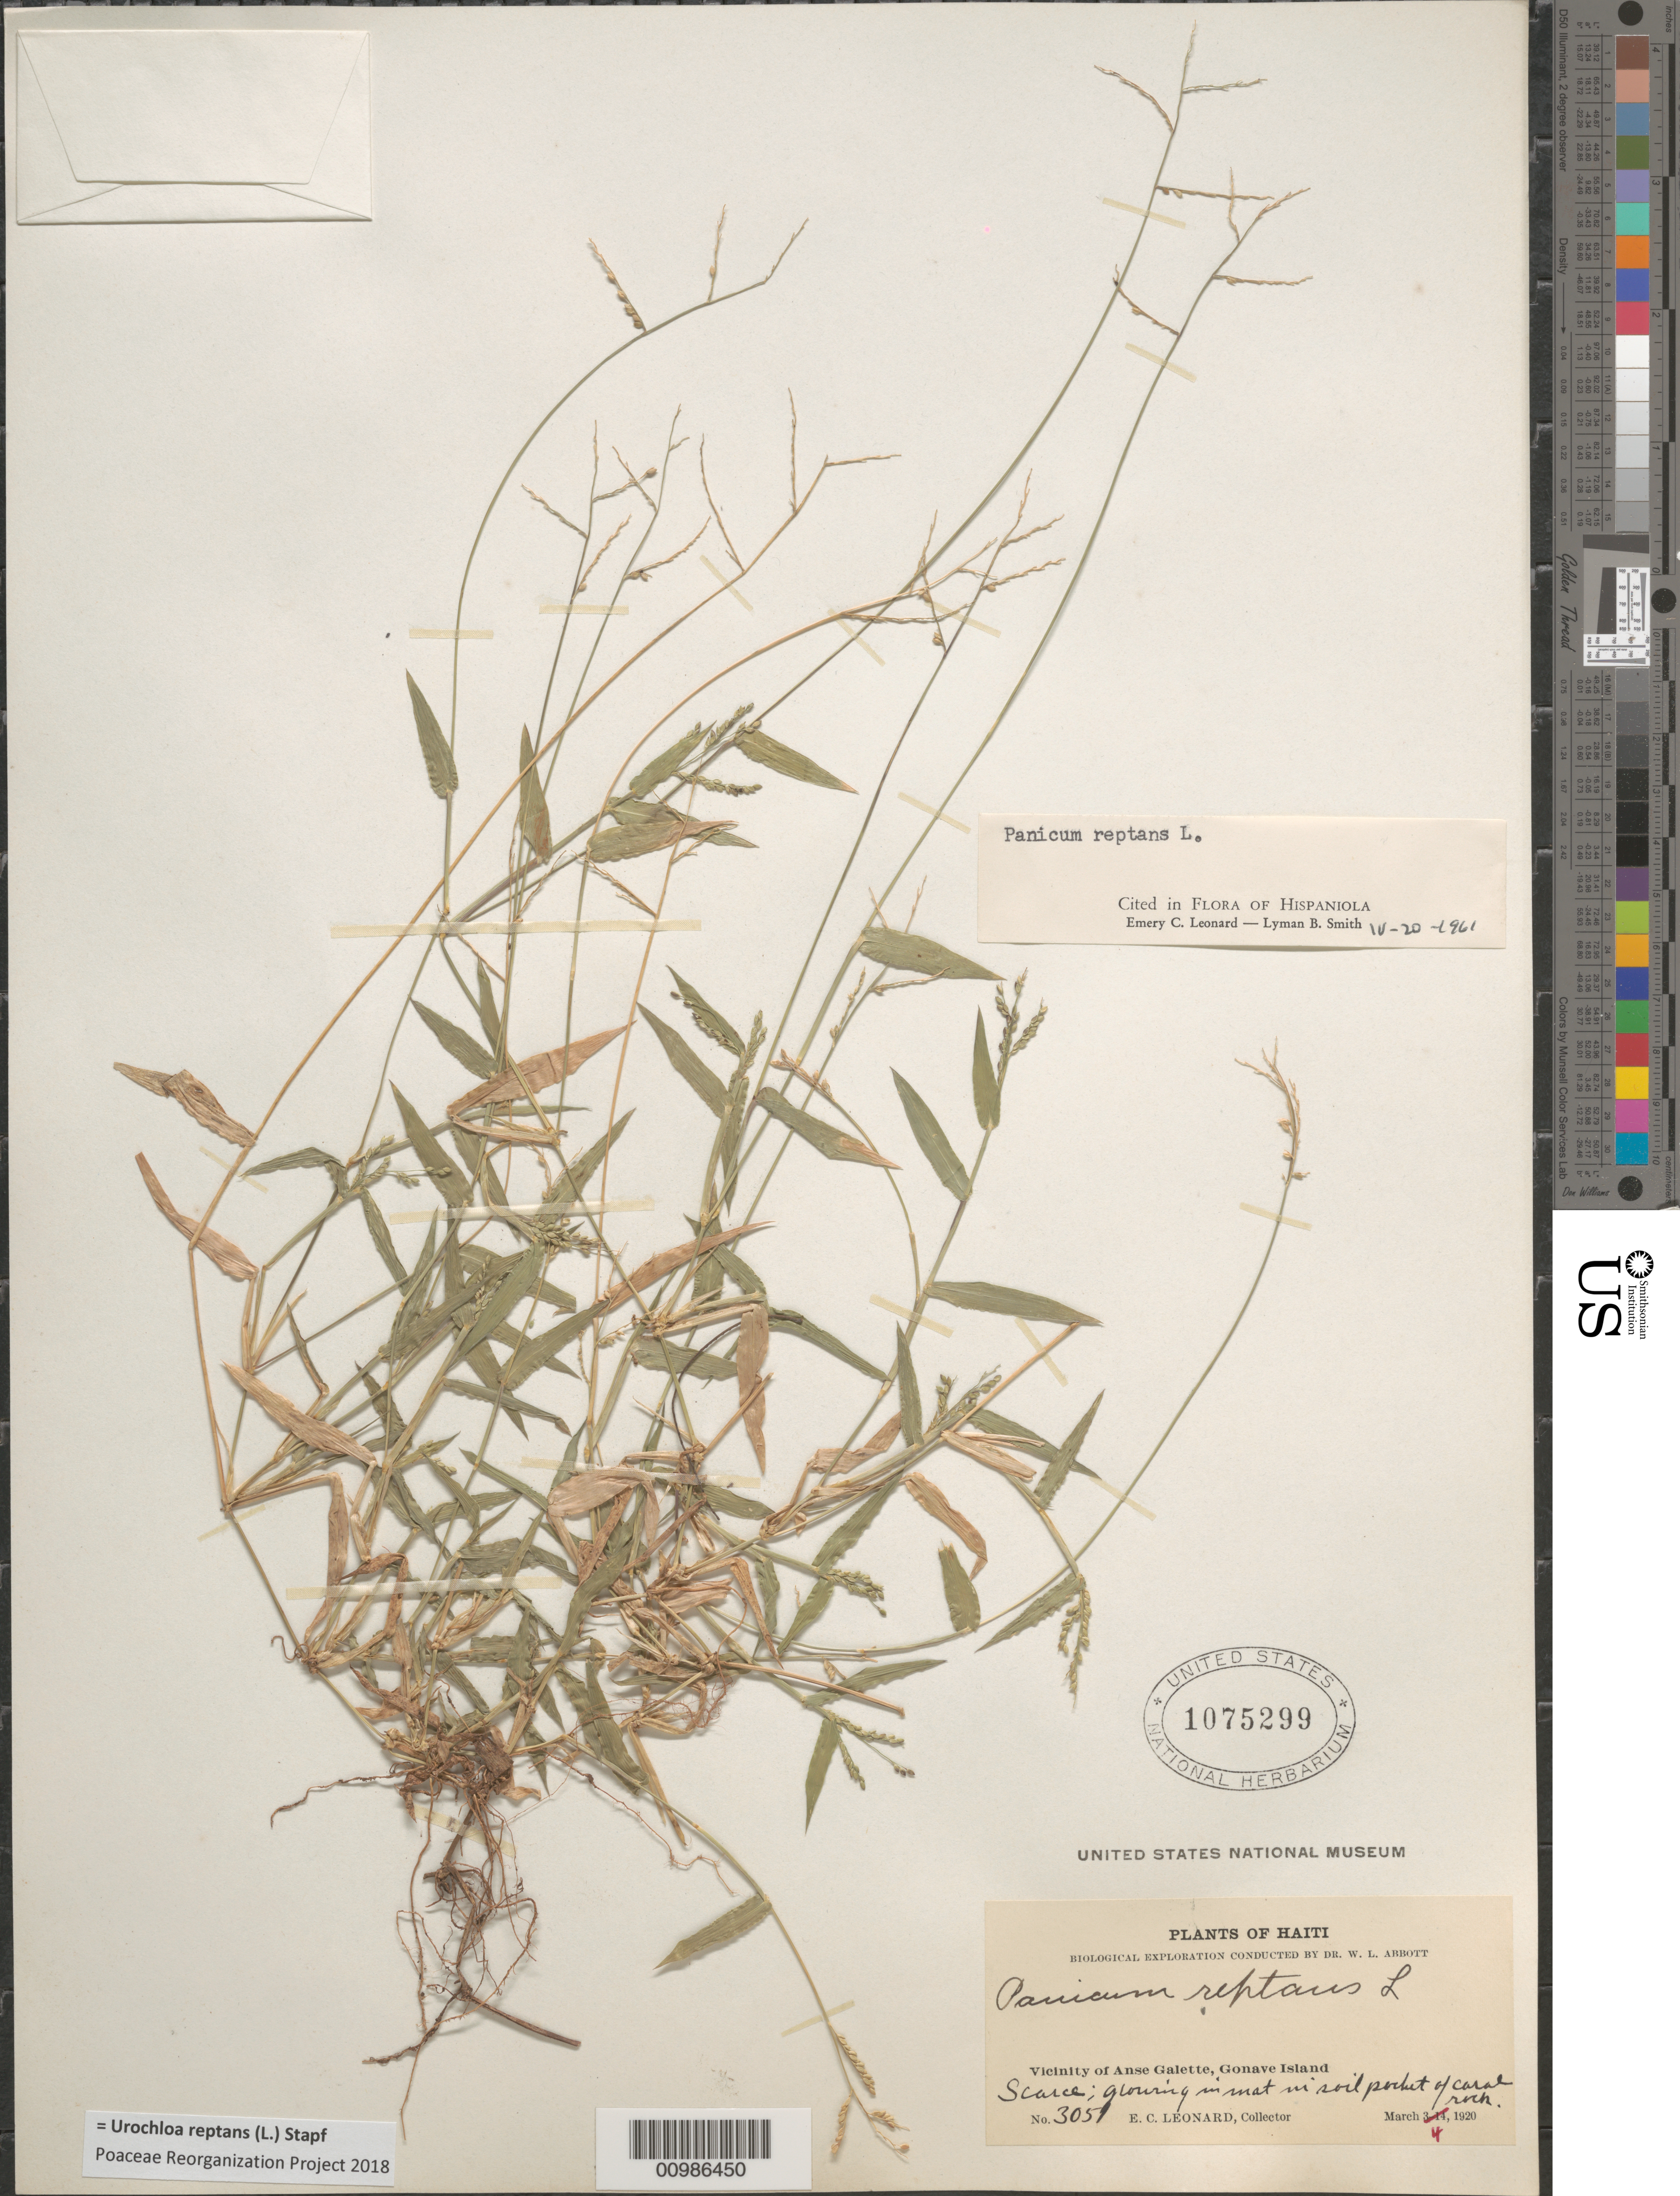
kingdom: Plantae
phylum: Tracheophyta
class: Liliopsida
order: Poales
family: Poaceae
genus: Brachiaria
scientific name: Brachiaria reptans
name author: (L.) C.E. Hubb. & C.A. Gardner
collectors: E. C. Leonard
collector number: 3051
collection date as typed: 04 Mar 1920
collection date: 1920-03-04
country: Haiti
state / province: Óuest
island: Hispaniola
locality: Gonave Island, Vicinity of Anse Galette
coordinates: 0 N, 0 E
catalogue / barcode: US 1075299